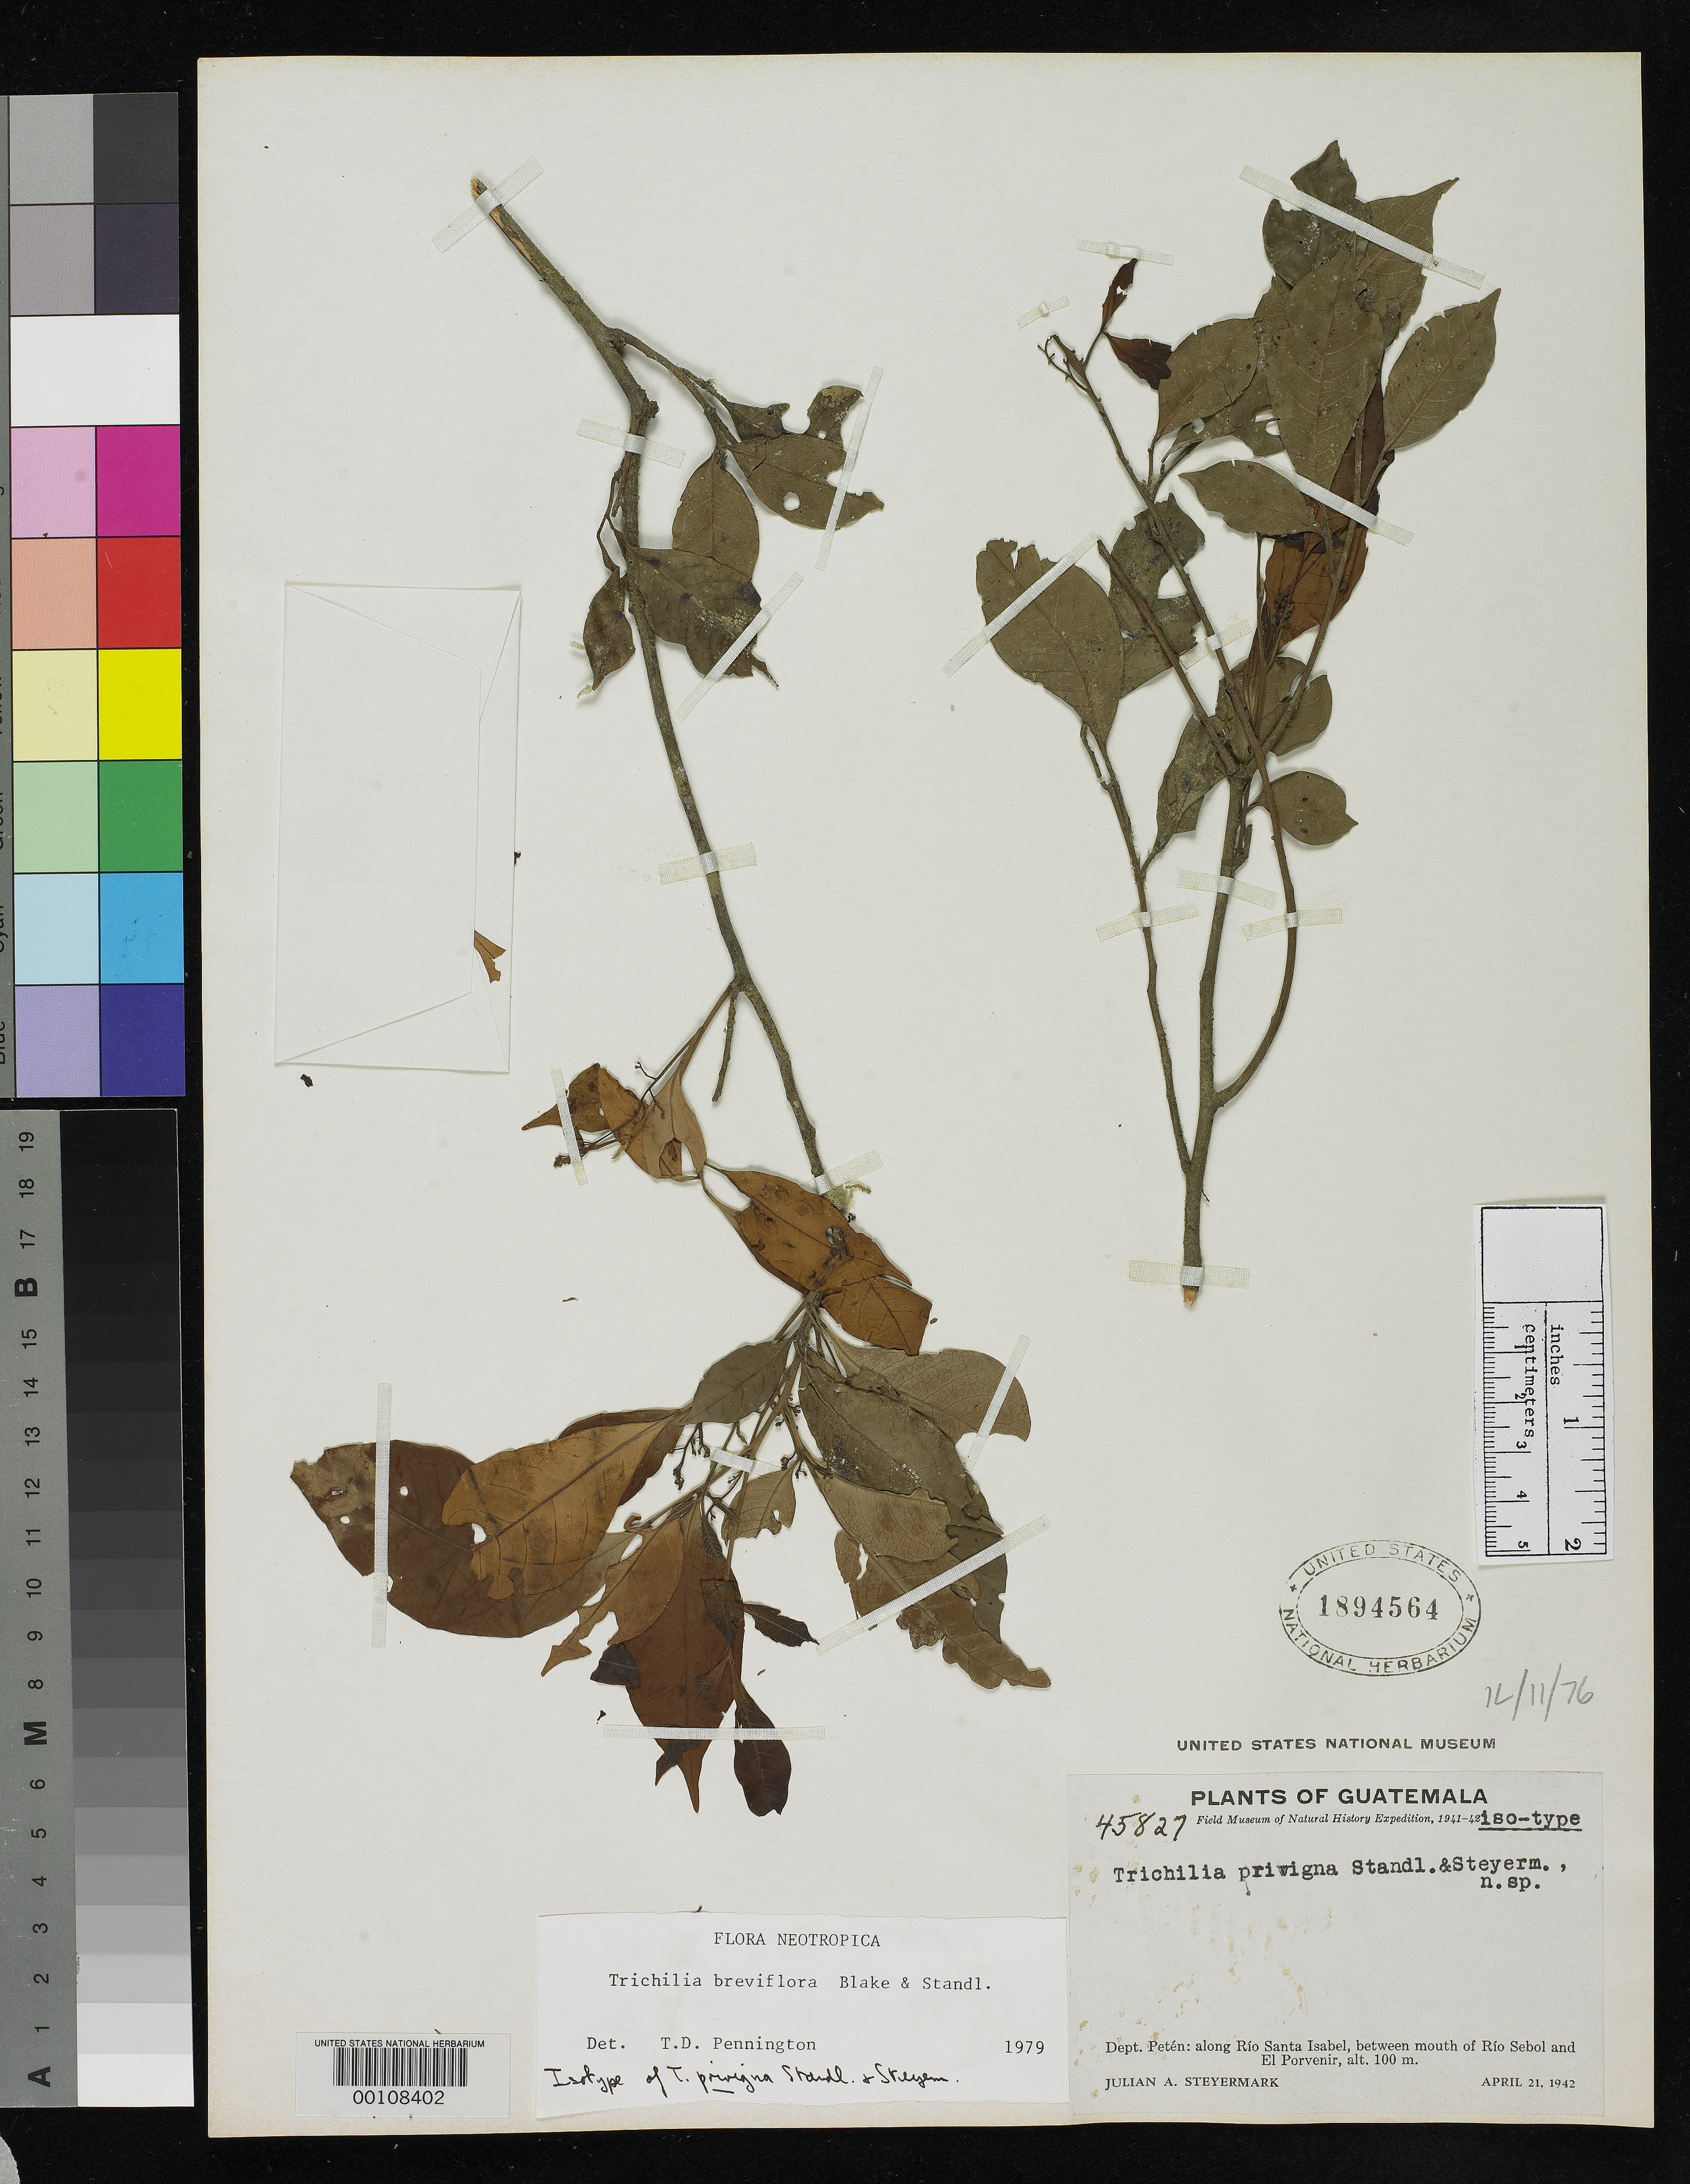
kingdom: Plantae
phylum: Tracheophyta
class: Magnoliopsida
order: Sapindales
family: Meliaceae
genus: Trichilia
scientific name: Trichilia privigna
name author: Standl. & Steyerm.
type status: Isotype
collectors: J. Steyermark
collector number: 45827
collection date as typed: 21 Apr 1942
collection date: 1942-04-21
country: Guatemala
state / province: El Petén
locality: Along Rio Santa Isabel.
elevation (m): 100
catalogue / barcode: US 1894564